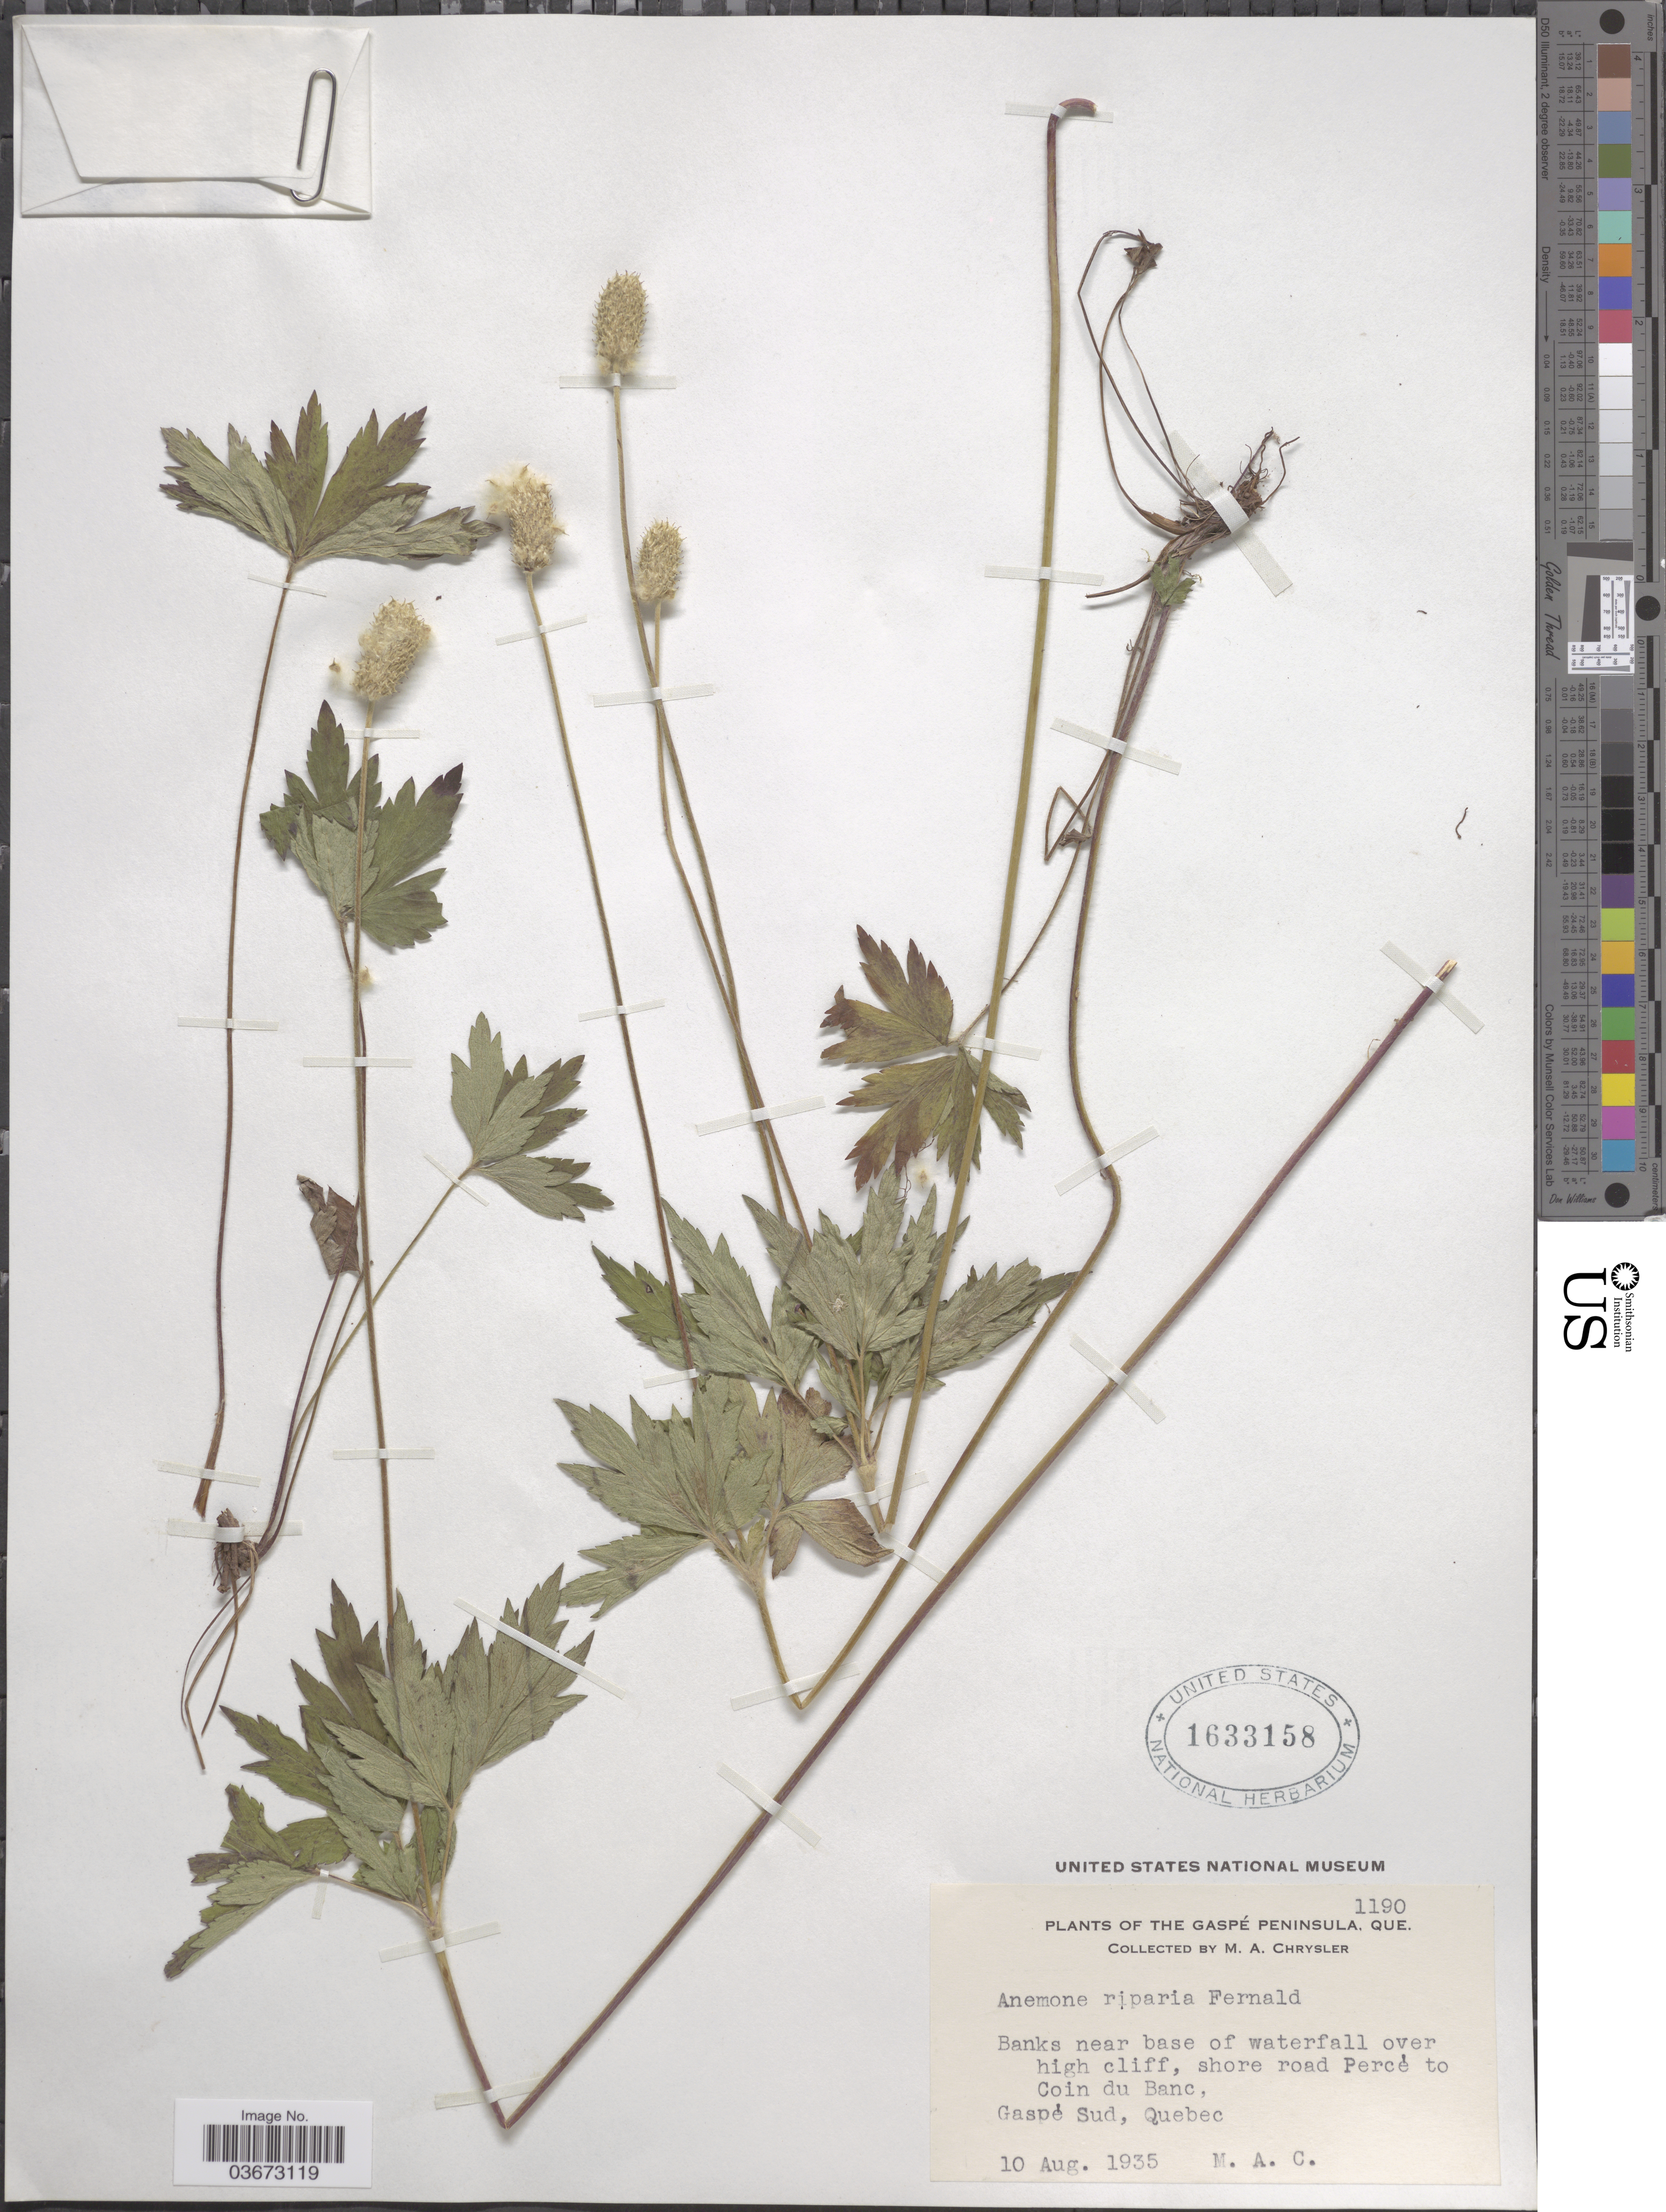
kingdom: Plantae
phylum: Tracheophyta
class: Magnoliopsida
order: Ranunculales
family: Ranunculaceae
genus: Anemone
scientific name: Anemone riparia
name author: Fernald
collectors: M. Chrysler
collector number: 1190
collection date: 1935-08-11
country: Canada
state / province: Quebec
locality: The Gaspé Peninsula. Banks near base of waterfall over high cliff, shore road Percé to Coin du Banc, Gaspé Sud.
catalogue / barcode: US 1633158